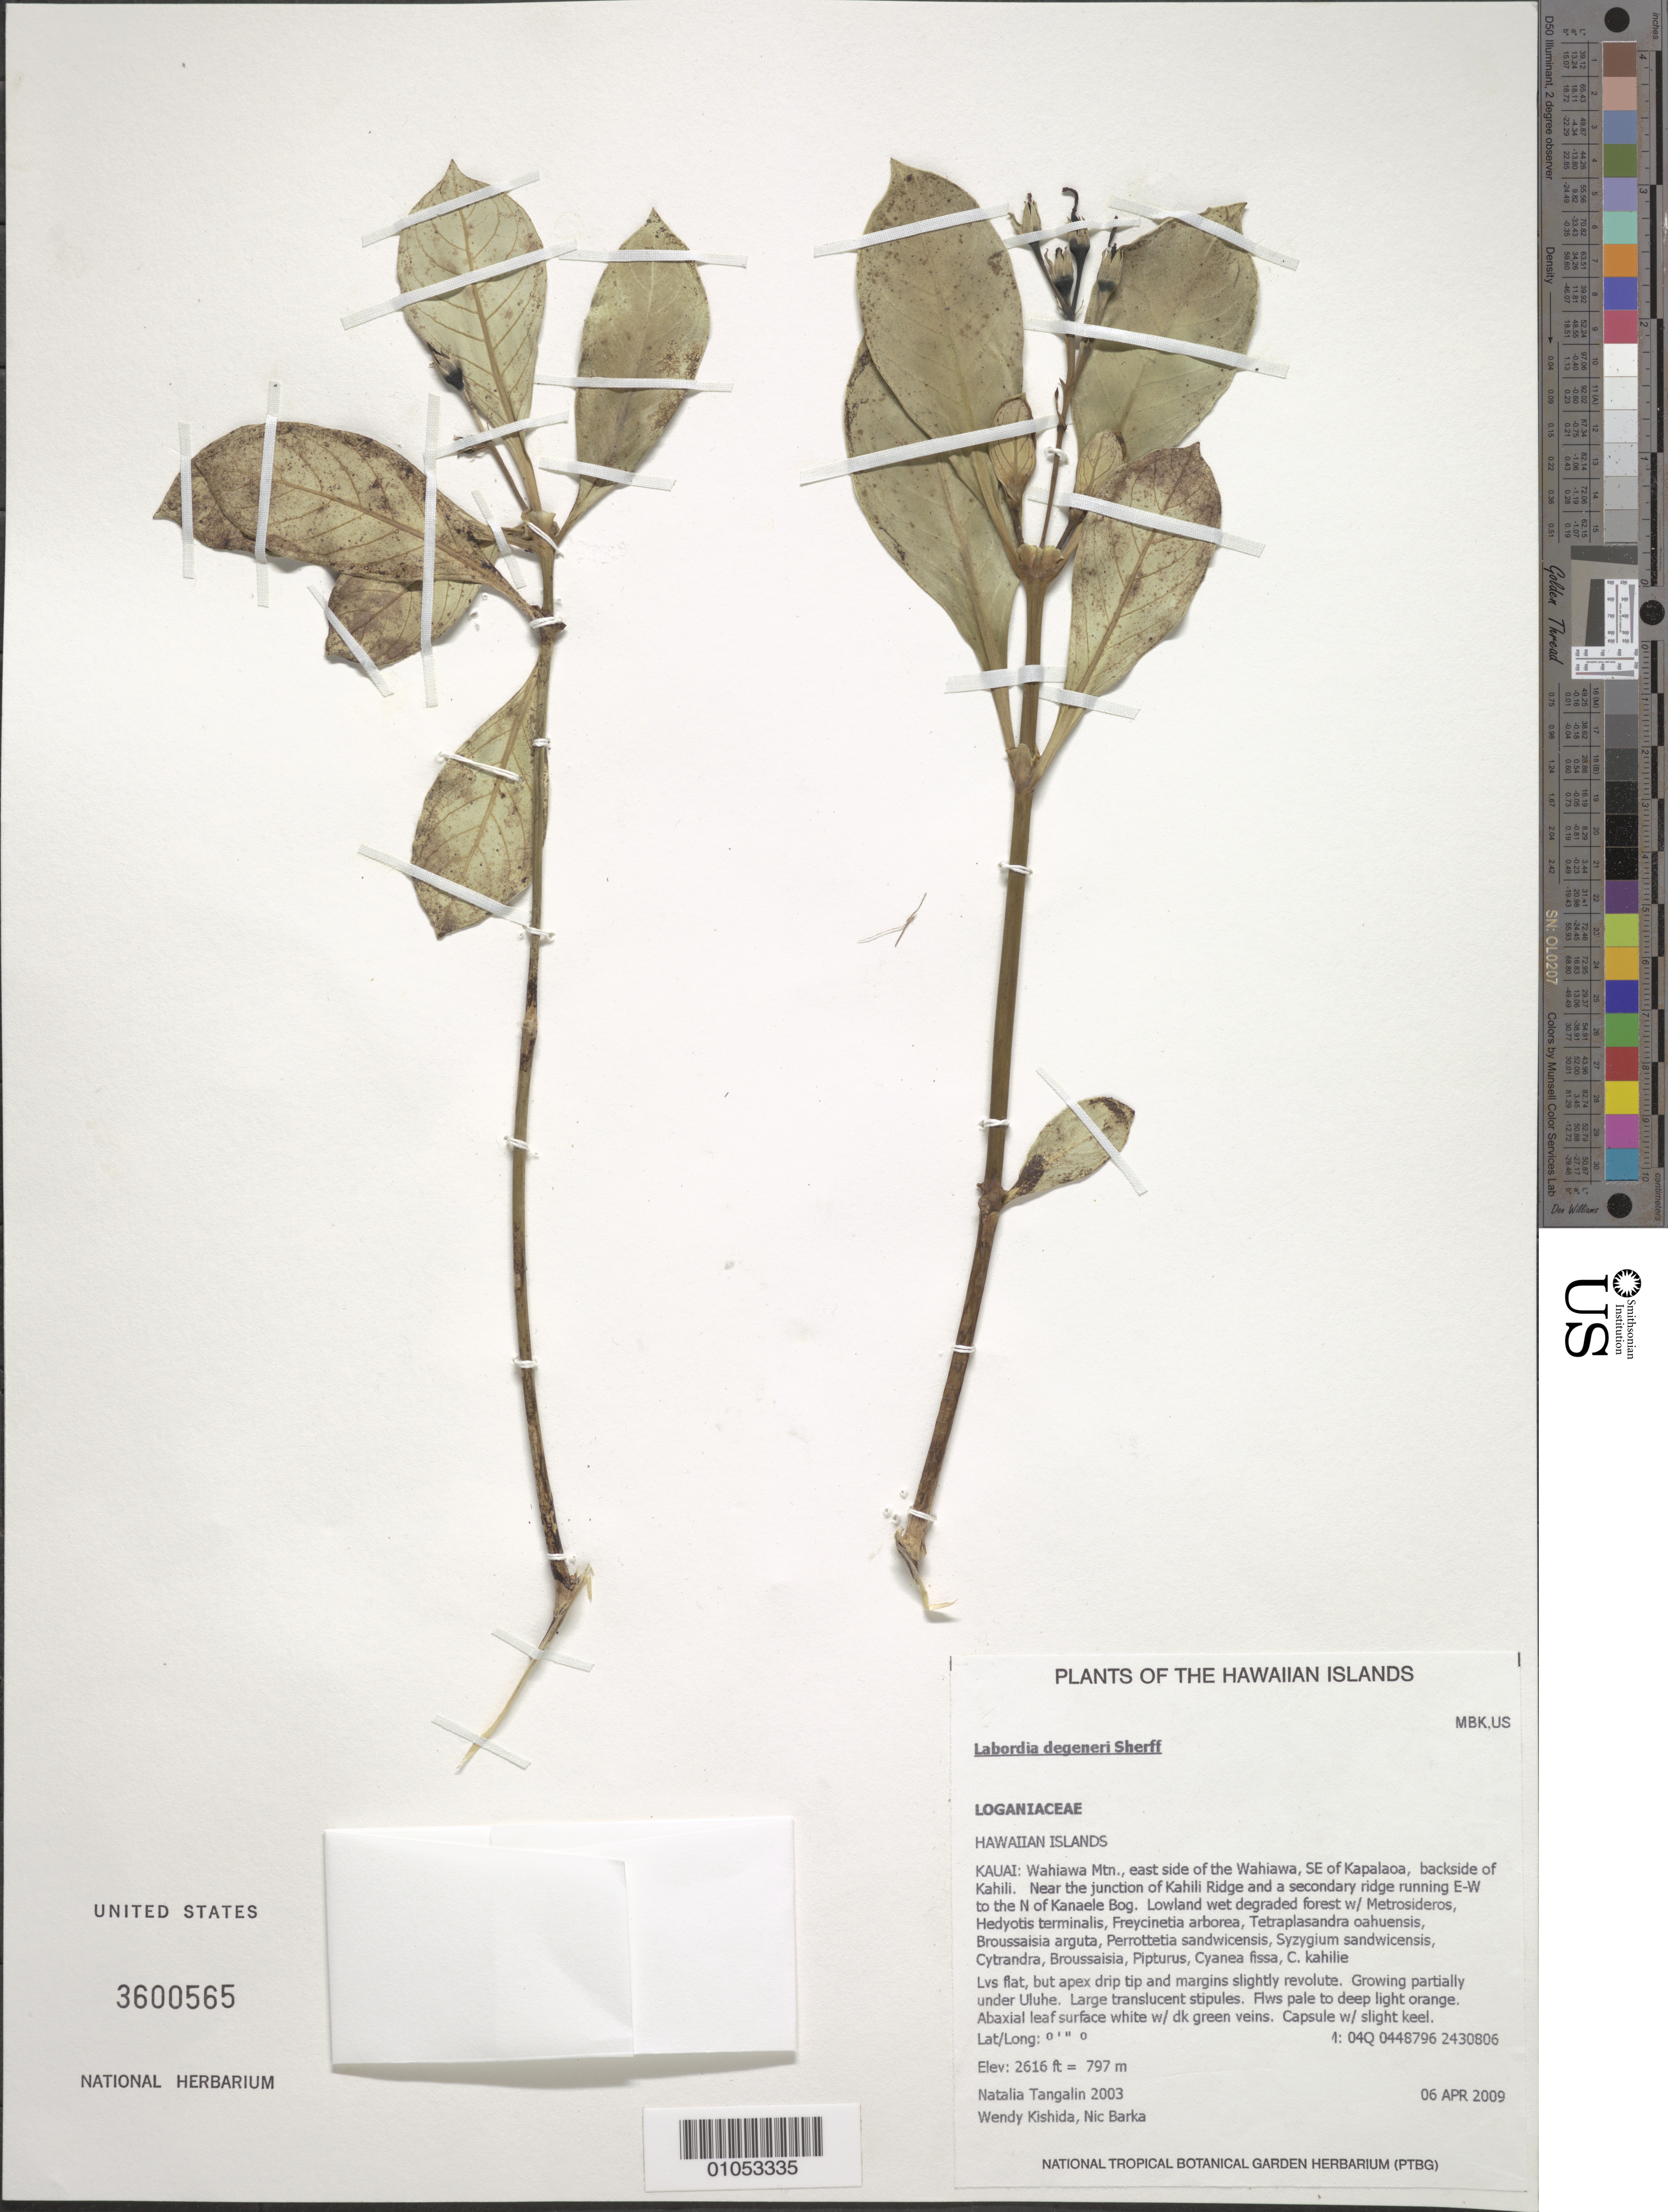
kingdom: Plantae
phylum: Tracheophyta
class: Magnoliopsida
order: Gentianales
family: Loganiaceae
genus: Geniostoma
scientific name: Geniostoma imadae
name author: K.R. Wood et al.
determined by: Wagner, W. L., (BOT), Smithsonian Institution - National Museum of Natural History (UNITED STATES)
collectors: N. Tangalin, W. Kishida & N. Barka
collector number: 2003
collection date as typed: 5 Apr 2009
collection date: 2009-04-05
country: United States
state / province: Hawaii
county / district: Kaui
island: Kaua'i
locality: Wahiawa Mtn., east side of the Wahaiawa, SE of of Kapalaoa, backside of Kahili. Near the junction of Kahili Road and a secondary ridge running E-W to the N of Kanaele Bog.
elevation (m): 797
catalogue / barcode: US 3600565